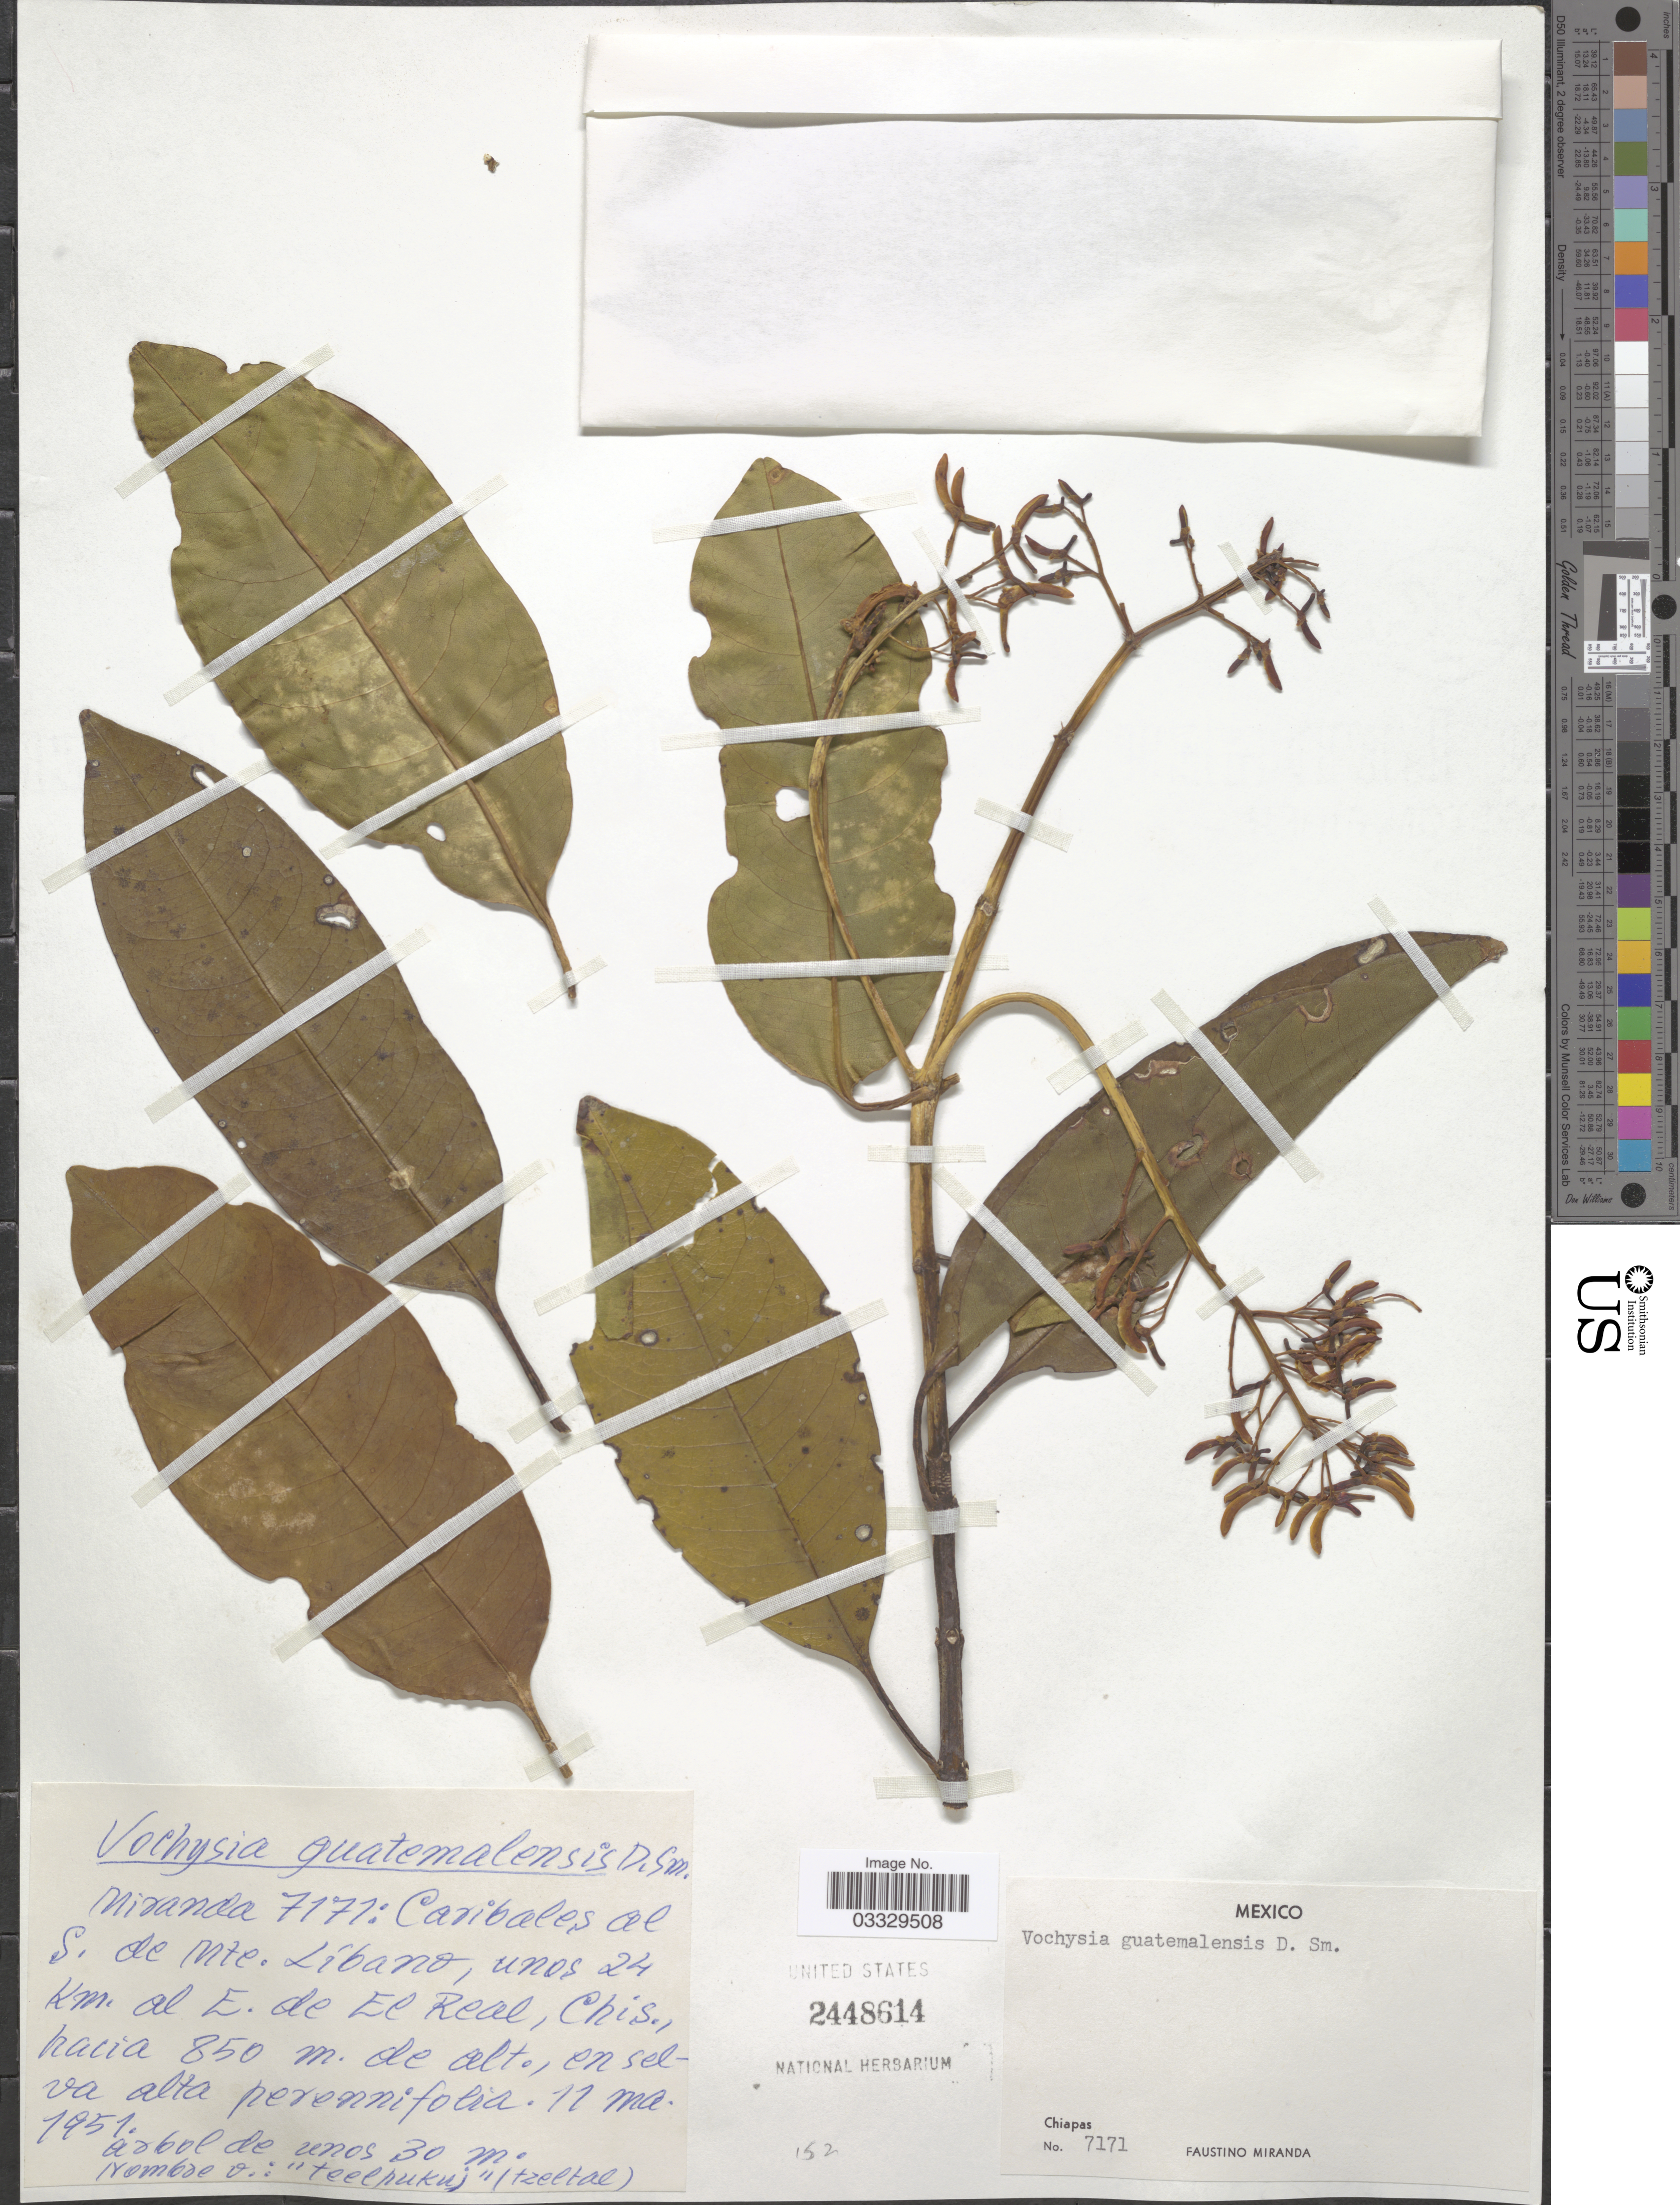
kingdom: Plantae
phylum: Tracheophyta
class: Magnoliopsida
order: Myrtales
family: Vochysiaceae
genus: Vochysia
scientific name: Vochysia guatemalensis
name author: Donn. Sm.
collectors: F. Miranda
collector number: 7171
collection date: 1951-05-11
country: Mexico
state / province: Chiapas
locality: Caribales al S. de Mte. Líbano, unos 24 Km. al E. de El Real.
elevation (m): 850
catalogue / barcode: US 2448614